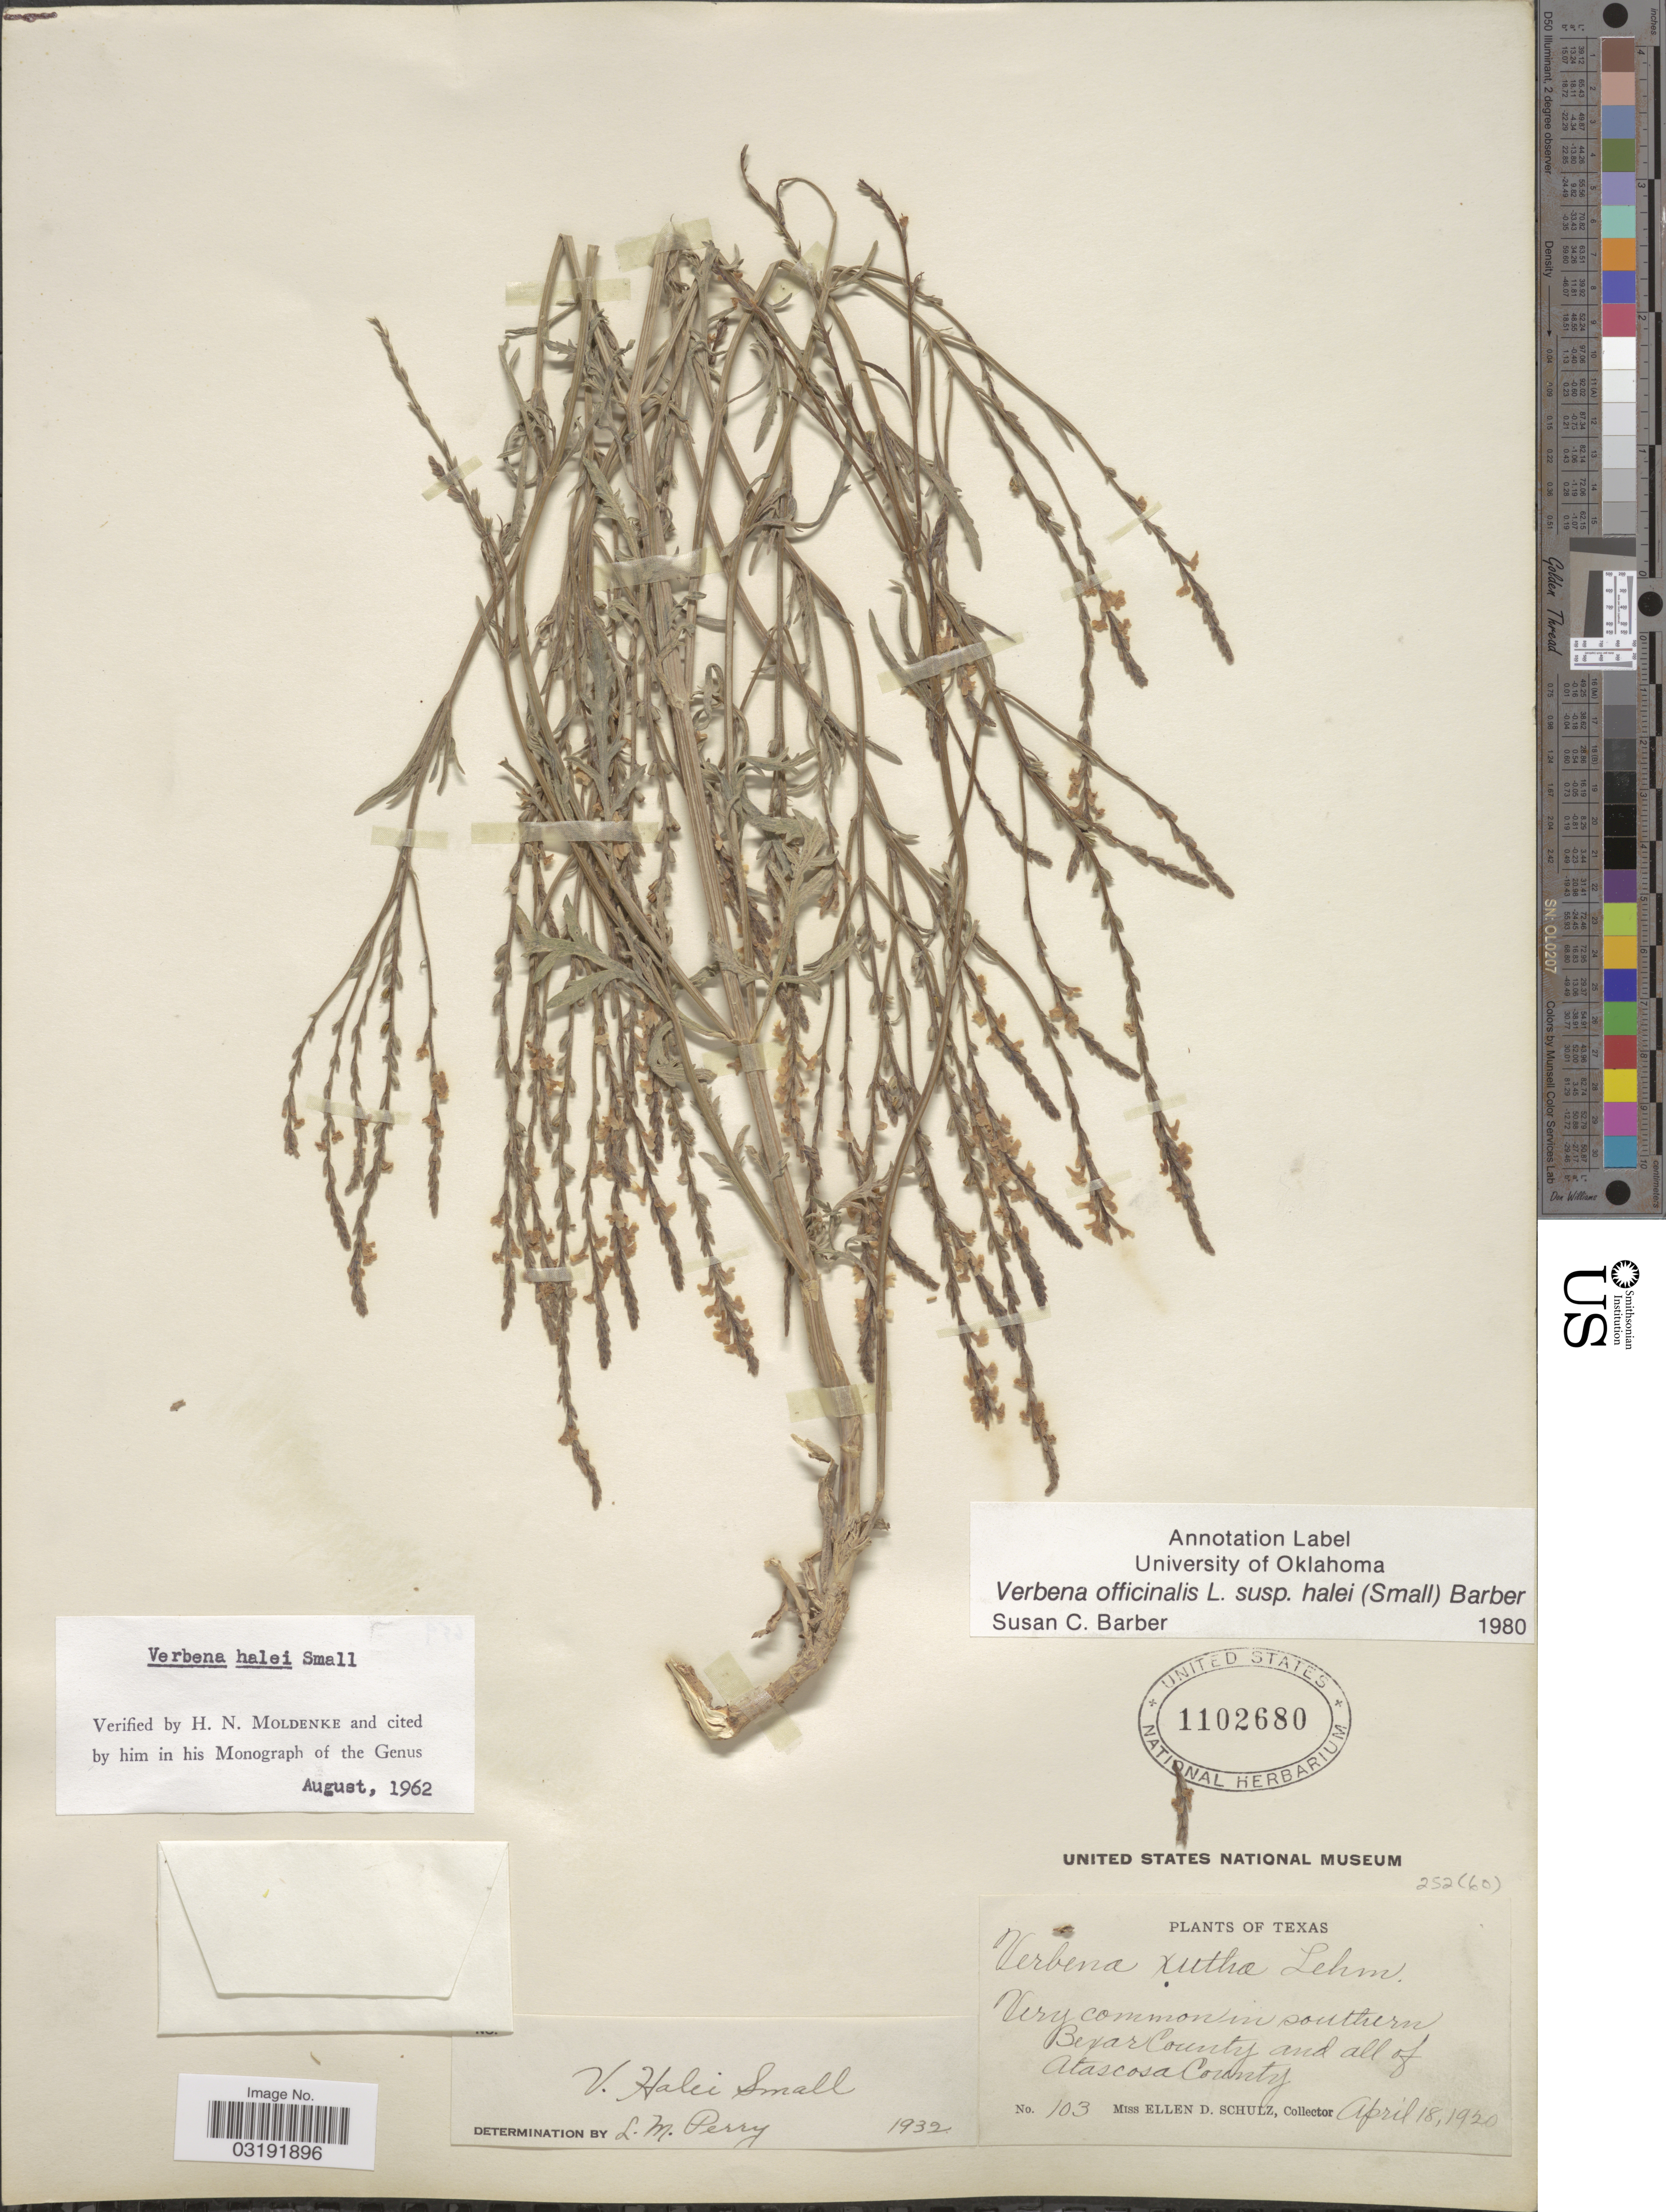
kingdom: Plantae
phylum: Tracheophyta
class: Magnoliopsida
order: Lamiales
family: Verbenaceae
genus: Verbena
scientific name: Verbena officinalis subsp. halei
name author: L.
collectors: E. D. Schulz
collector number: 103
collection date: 1920-04-18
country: United States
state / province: Texas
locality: Very common in southern Bexar County and all of Atascosa County.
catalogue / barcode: US 1102680